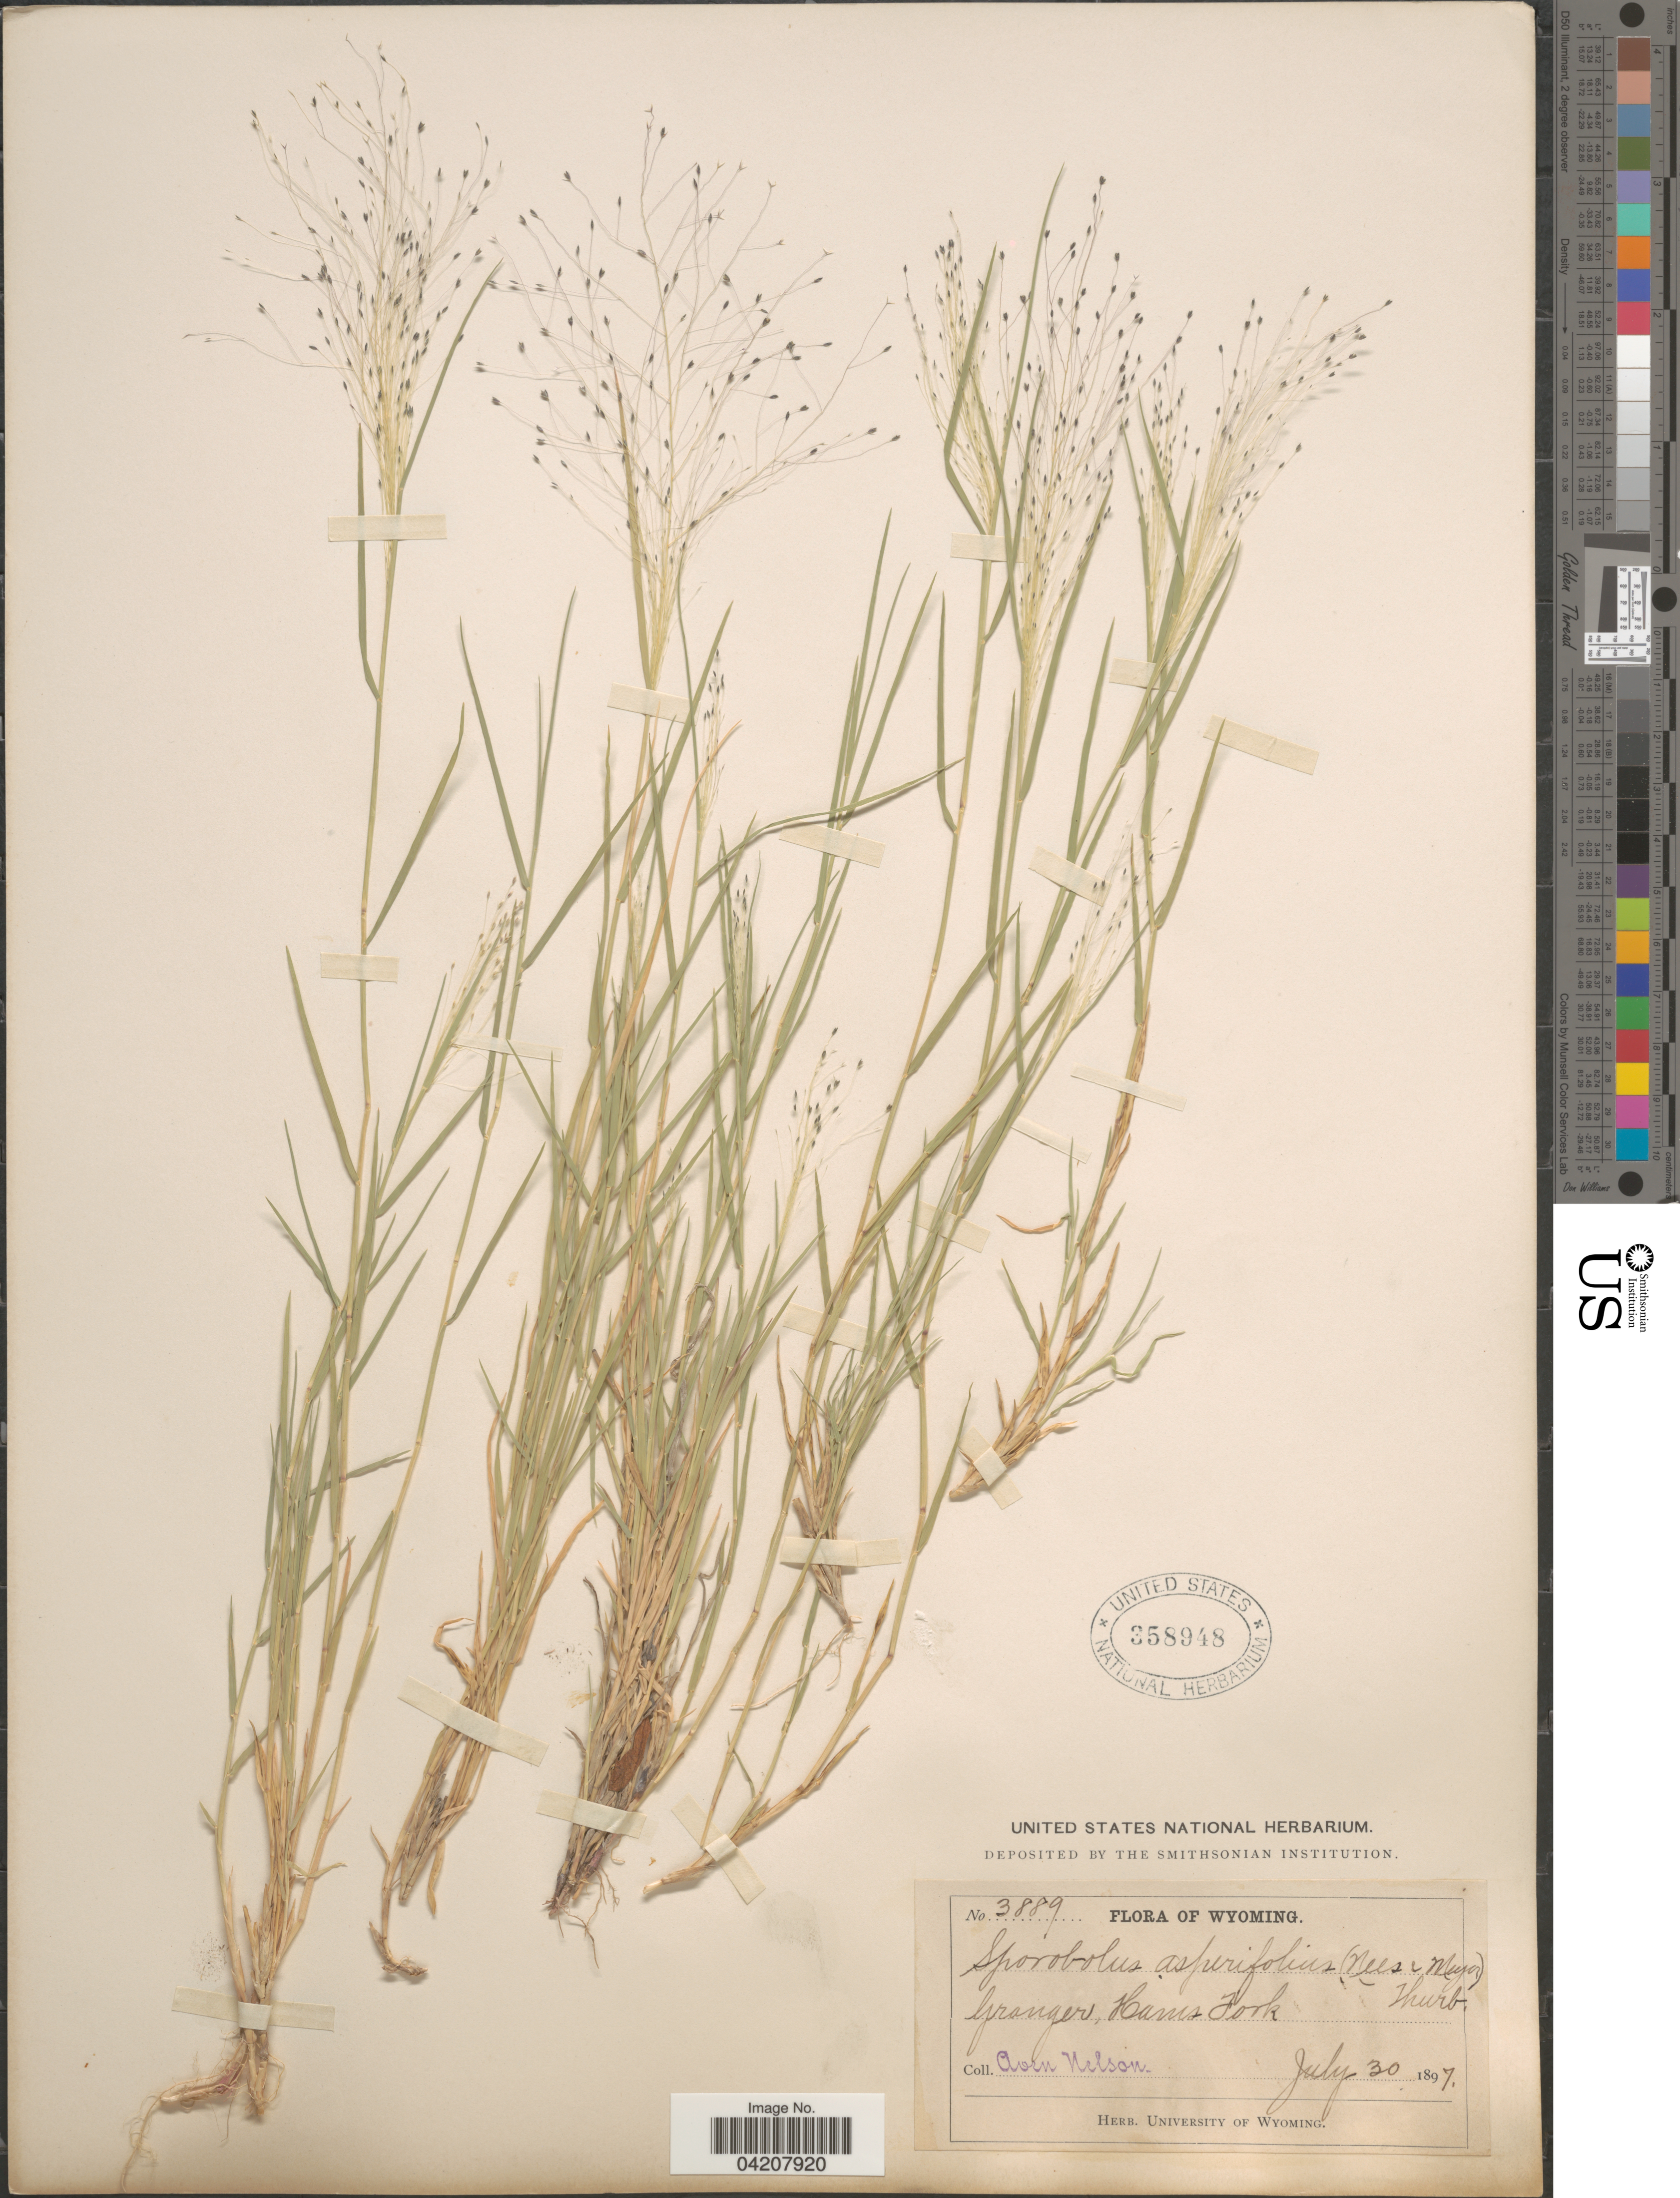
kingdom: Plantae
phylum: Tracheophyta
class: Liliopsida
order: Poales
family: Poaceae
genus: Muhlenbergia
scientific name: Muhlenbergia asperifolia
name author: (Nees & Meyen ex Trin.) Parodi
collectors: A. Nelson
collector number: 3889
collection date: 1897-07-30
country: United States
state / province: Wyoming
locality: Granger Hams Fork.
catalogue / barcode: US 358948